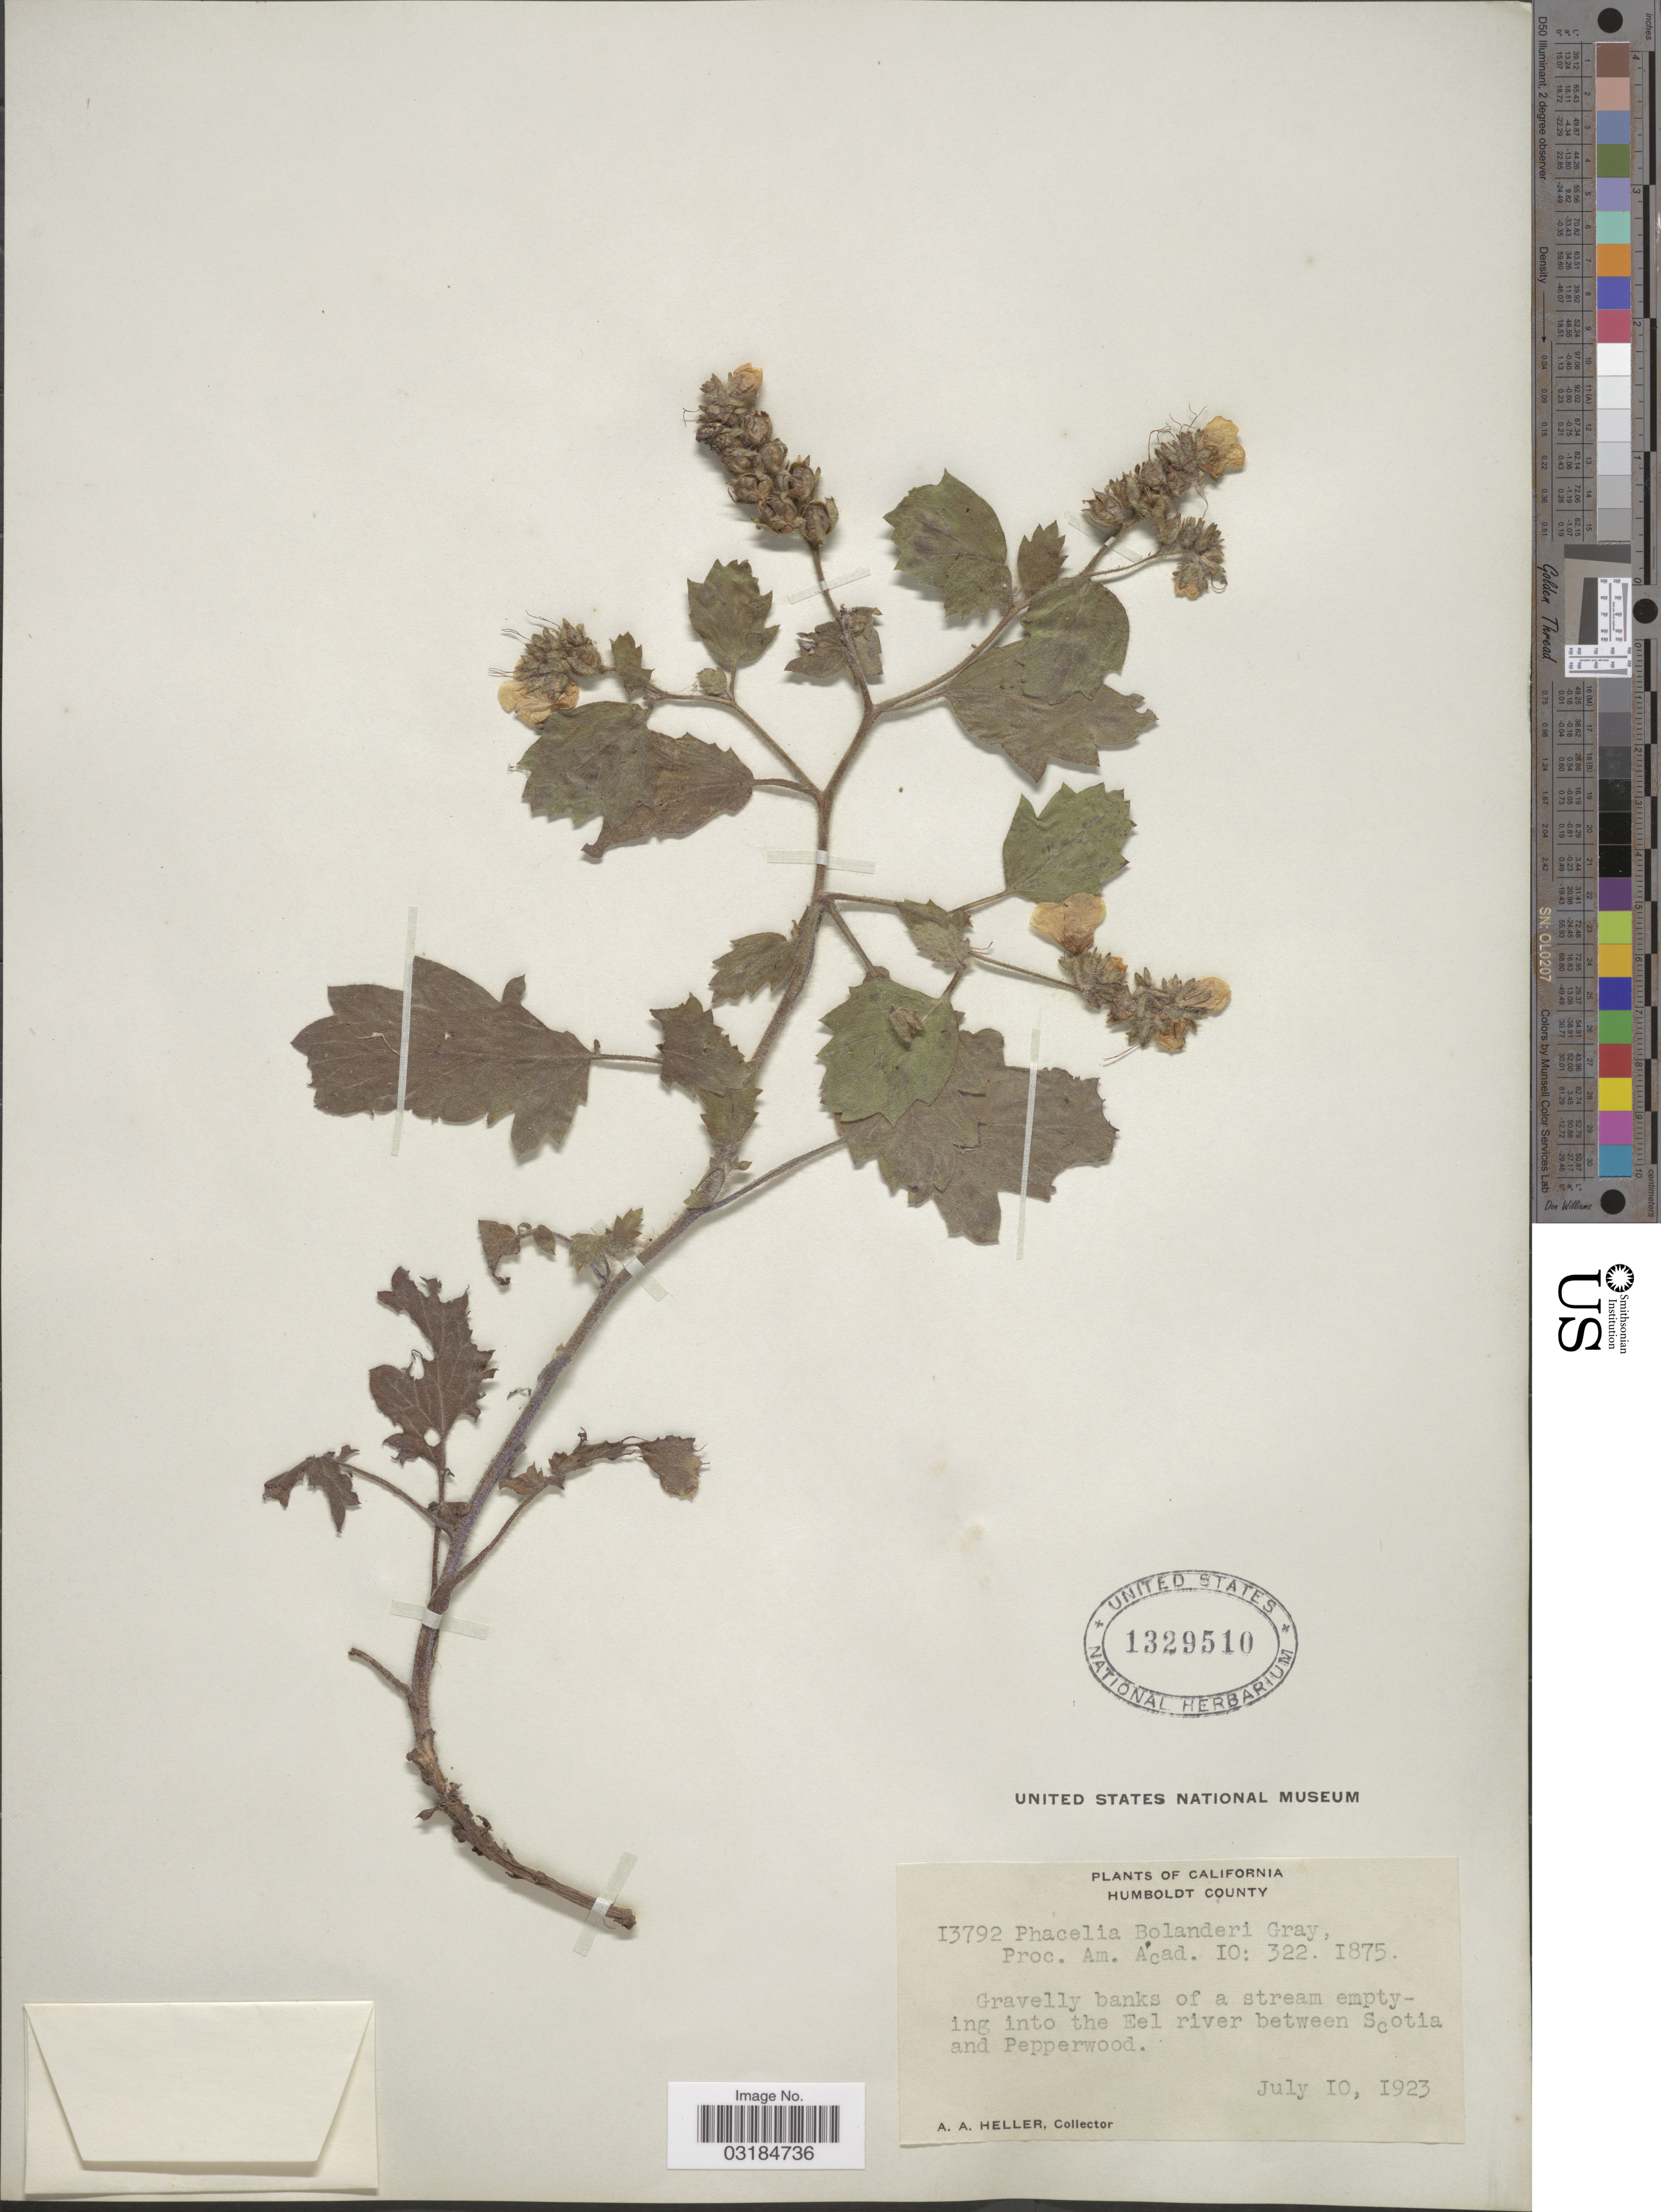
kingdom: Plantae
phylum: Tracheophyta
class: Magnoliopsida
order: Boraginales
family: Hydrophyllaceae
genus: Phacelia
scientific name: Phacelia bolanderi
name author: A. Gray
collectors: A. A. Heller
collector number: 13792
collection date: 1923-07-10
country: United States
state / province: California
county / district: Humboldt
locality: Humboldt County, Gravelly banks of a stream emtying into the Eel river between Scotia and Pepperwood.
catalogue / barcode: US 1329510